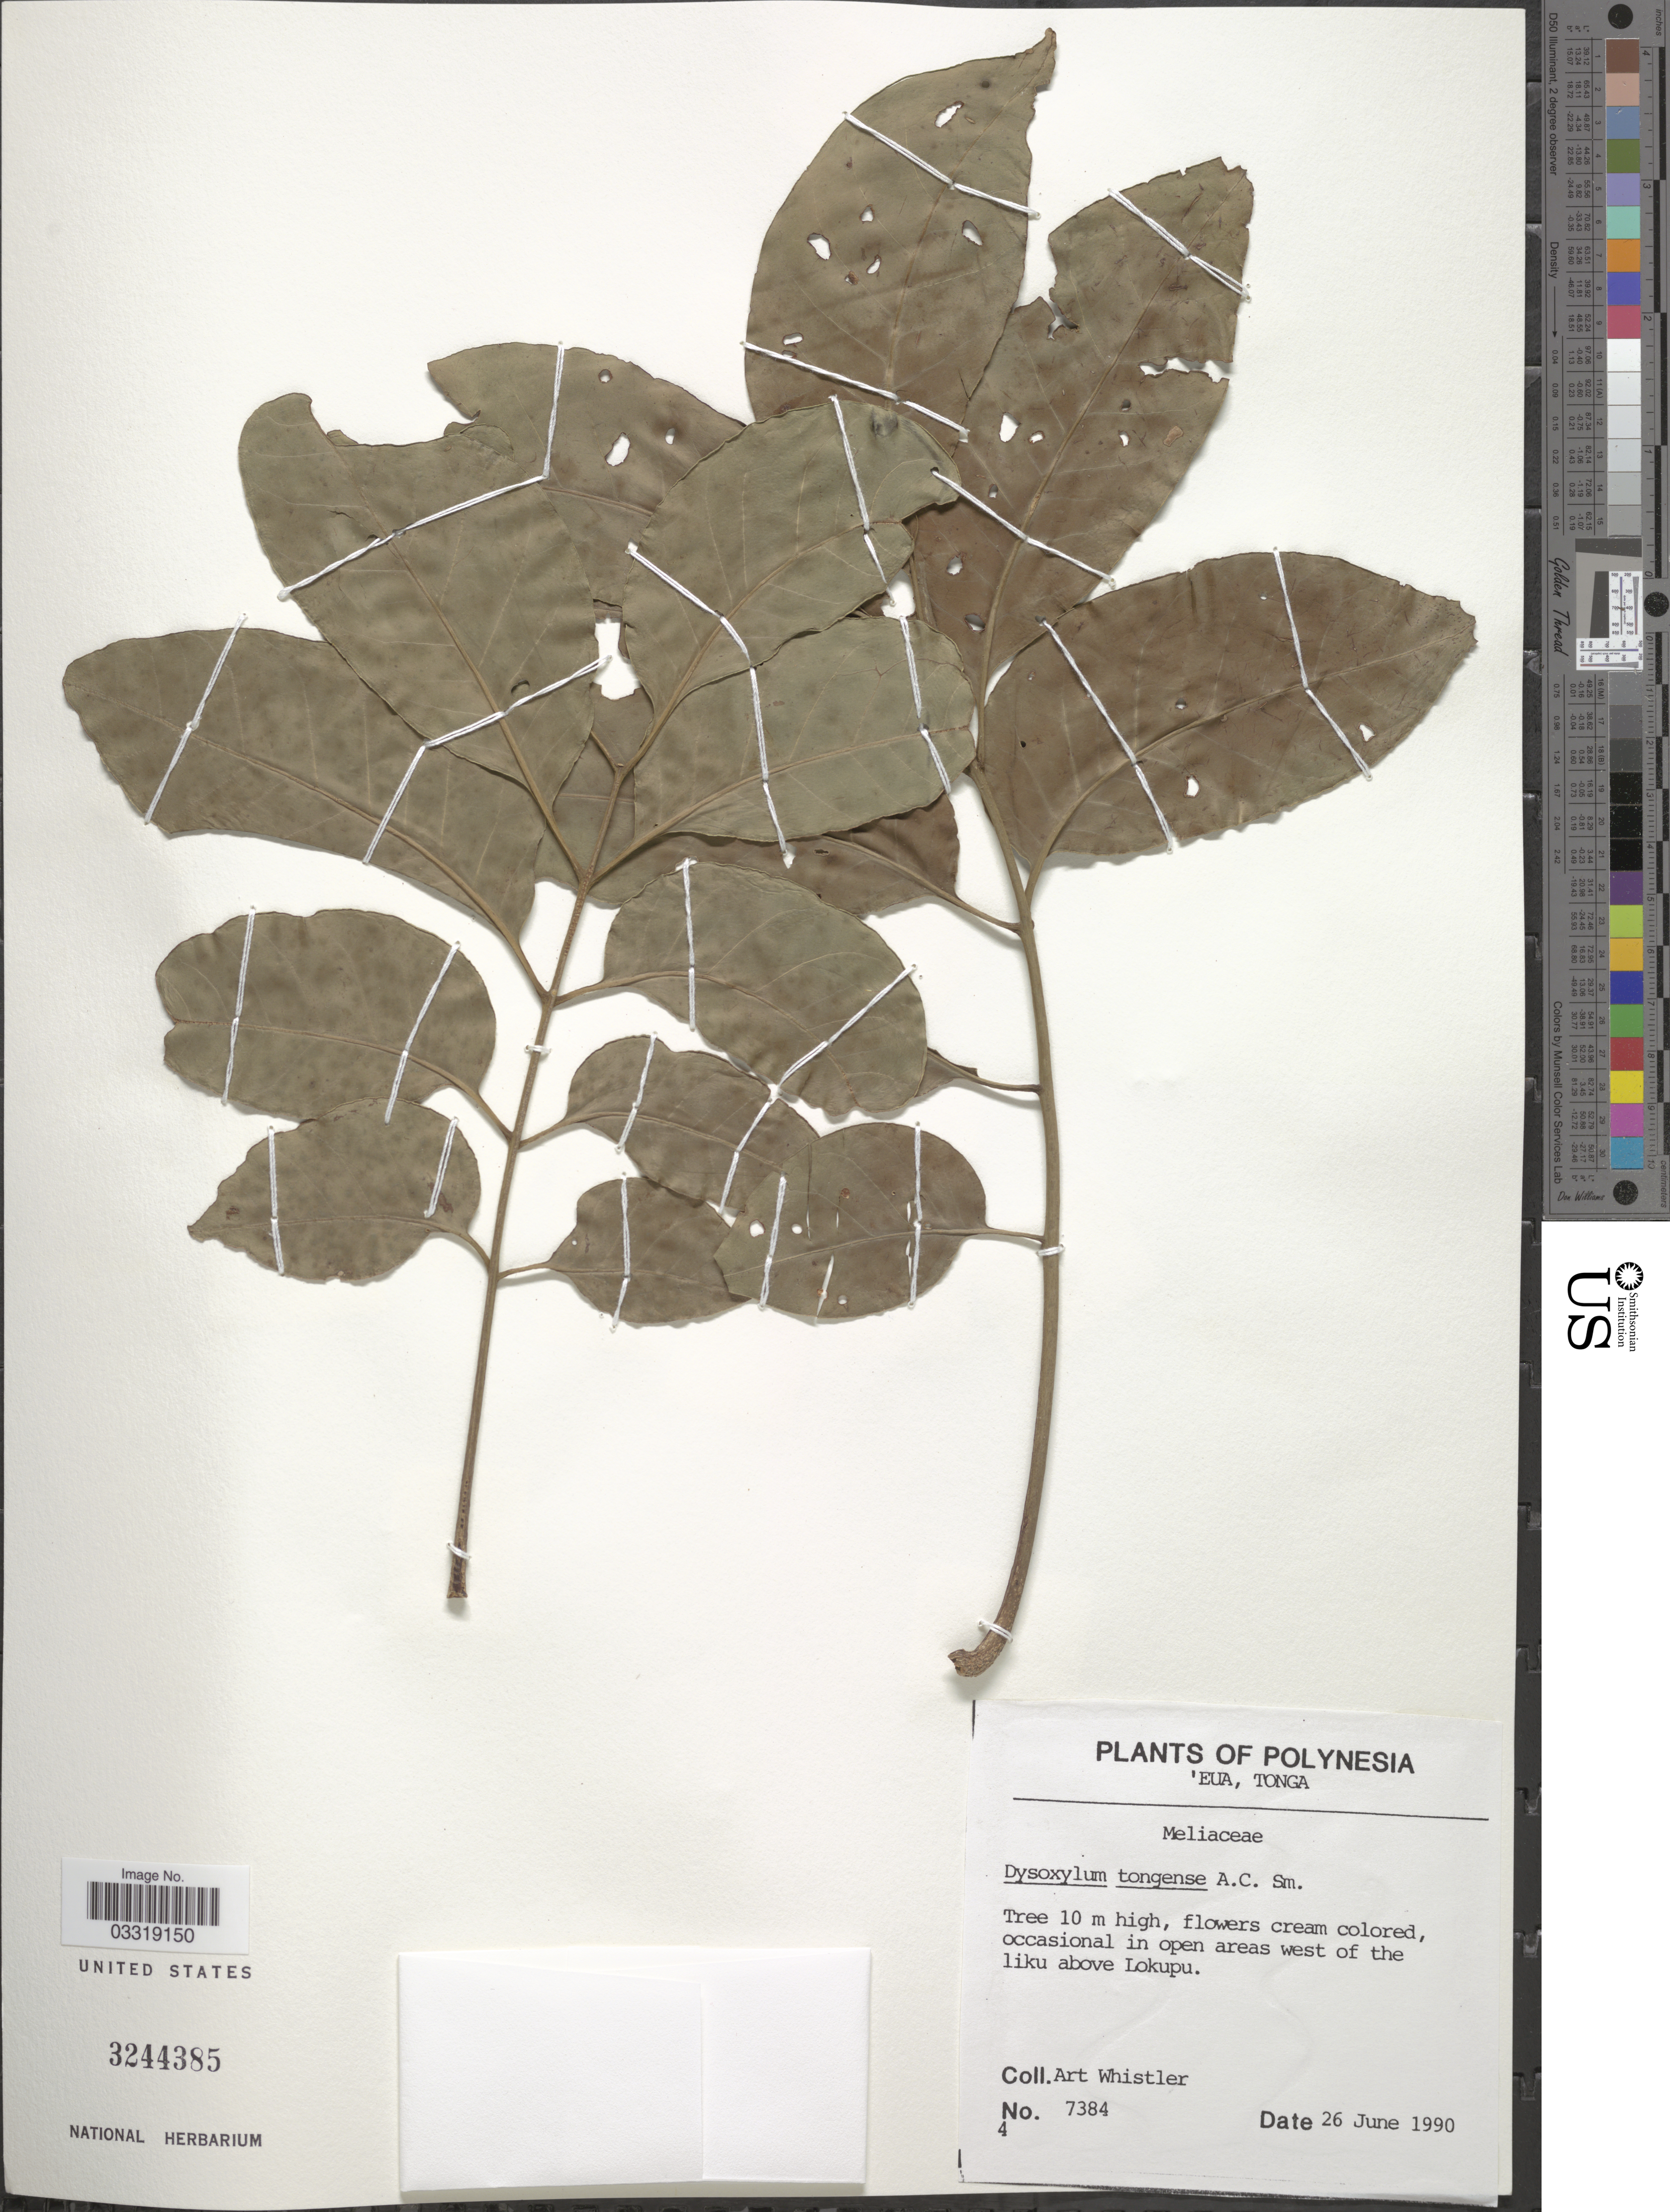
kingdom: Plantae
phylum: Tracheophyta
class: Magnoliopsida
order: Sapindales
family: Meliaceae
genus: Didymocheton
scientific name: Didymocheton tongensis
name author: (A.C. Sm.) Holzmeyer & Hauenschild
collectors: A. Whistler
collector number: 7384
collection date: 1990-06-26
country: Tonga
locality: Polynesia. 'Eua, Tonga. Occasional in open areas west of the liku above Lokupu.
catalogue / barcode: US 3244385